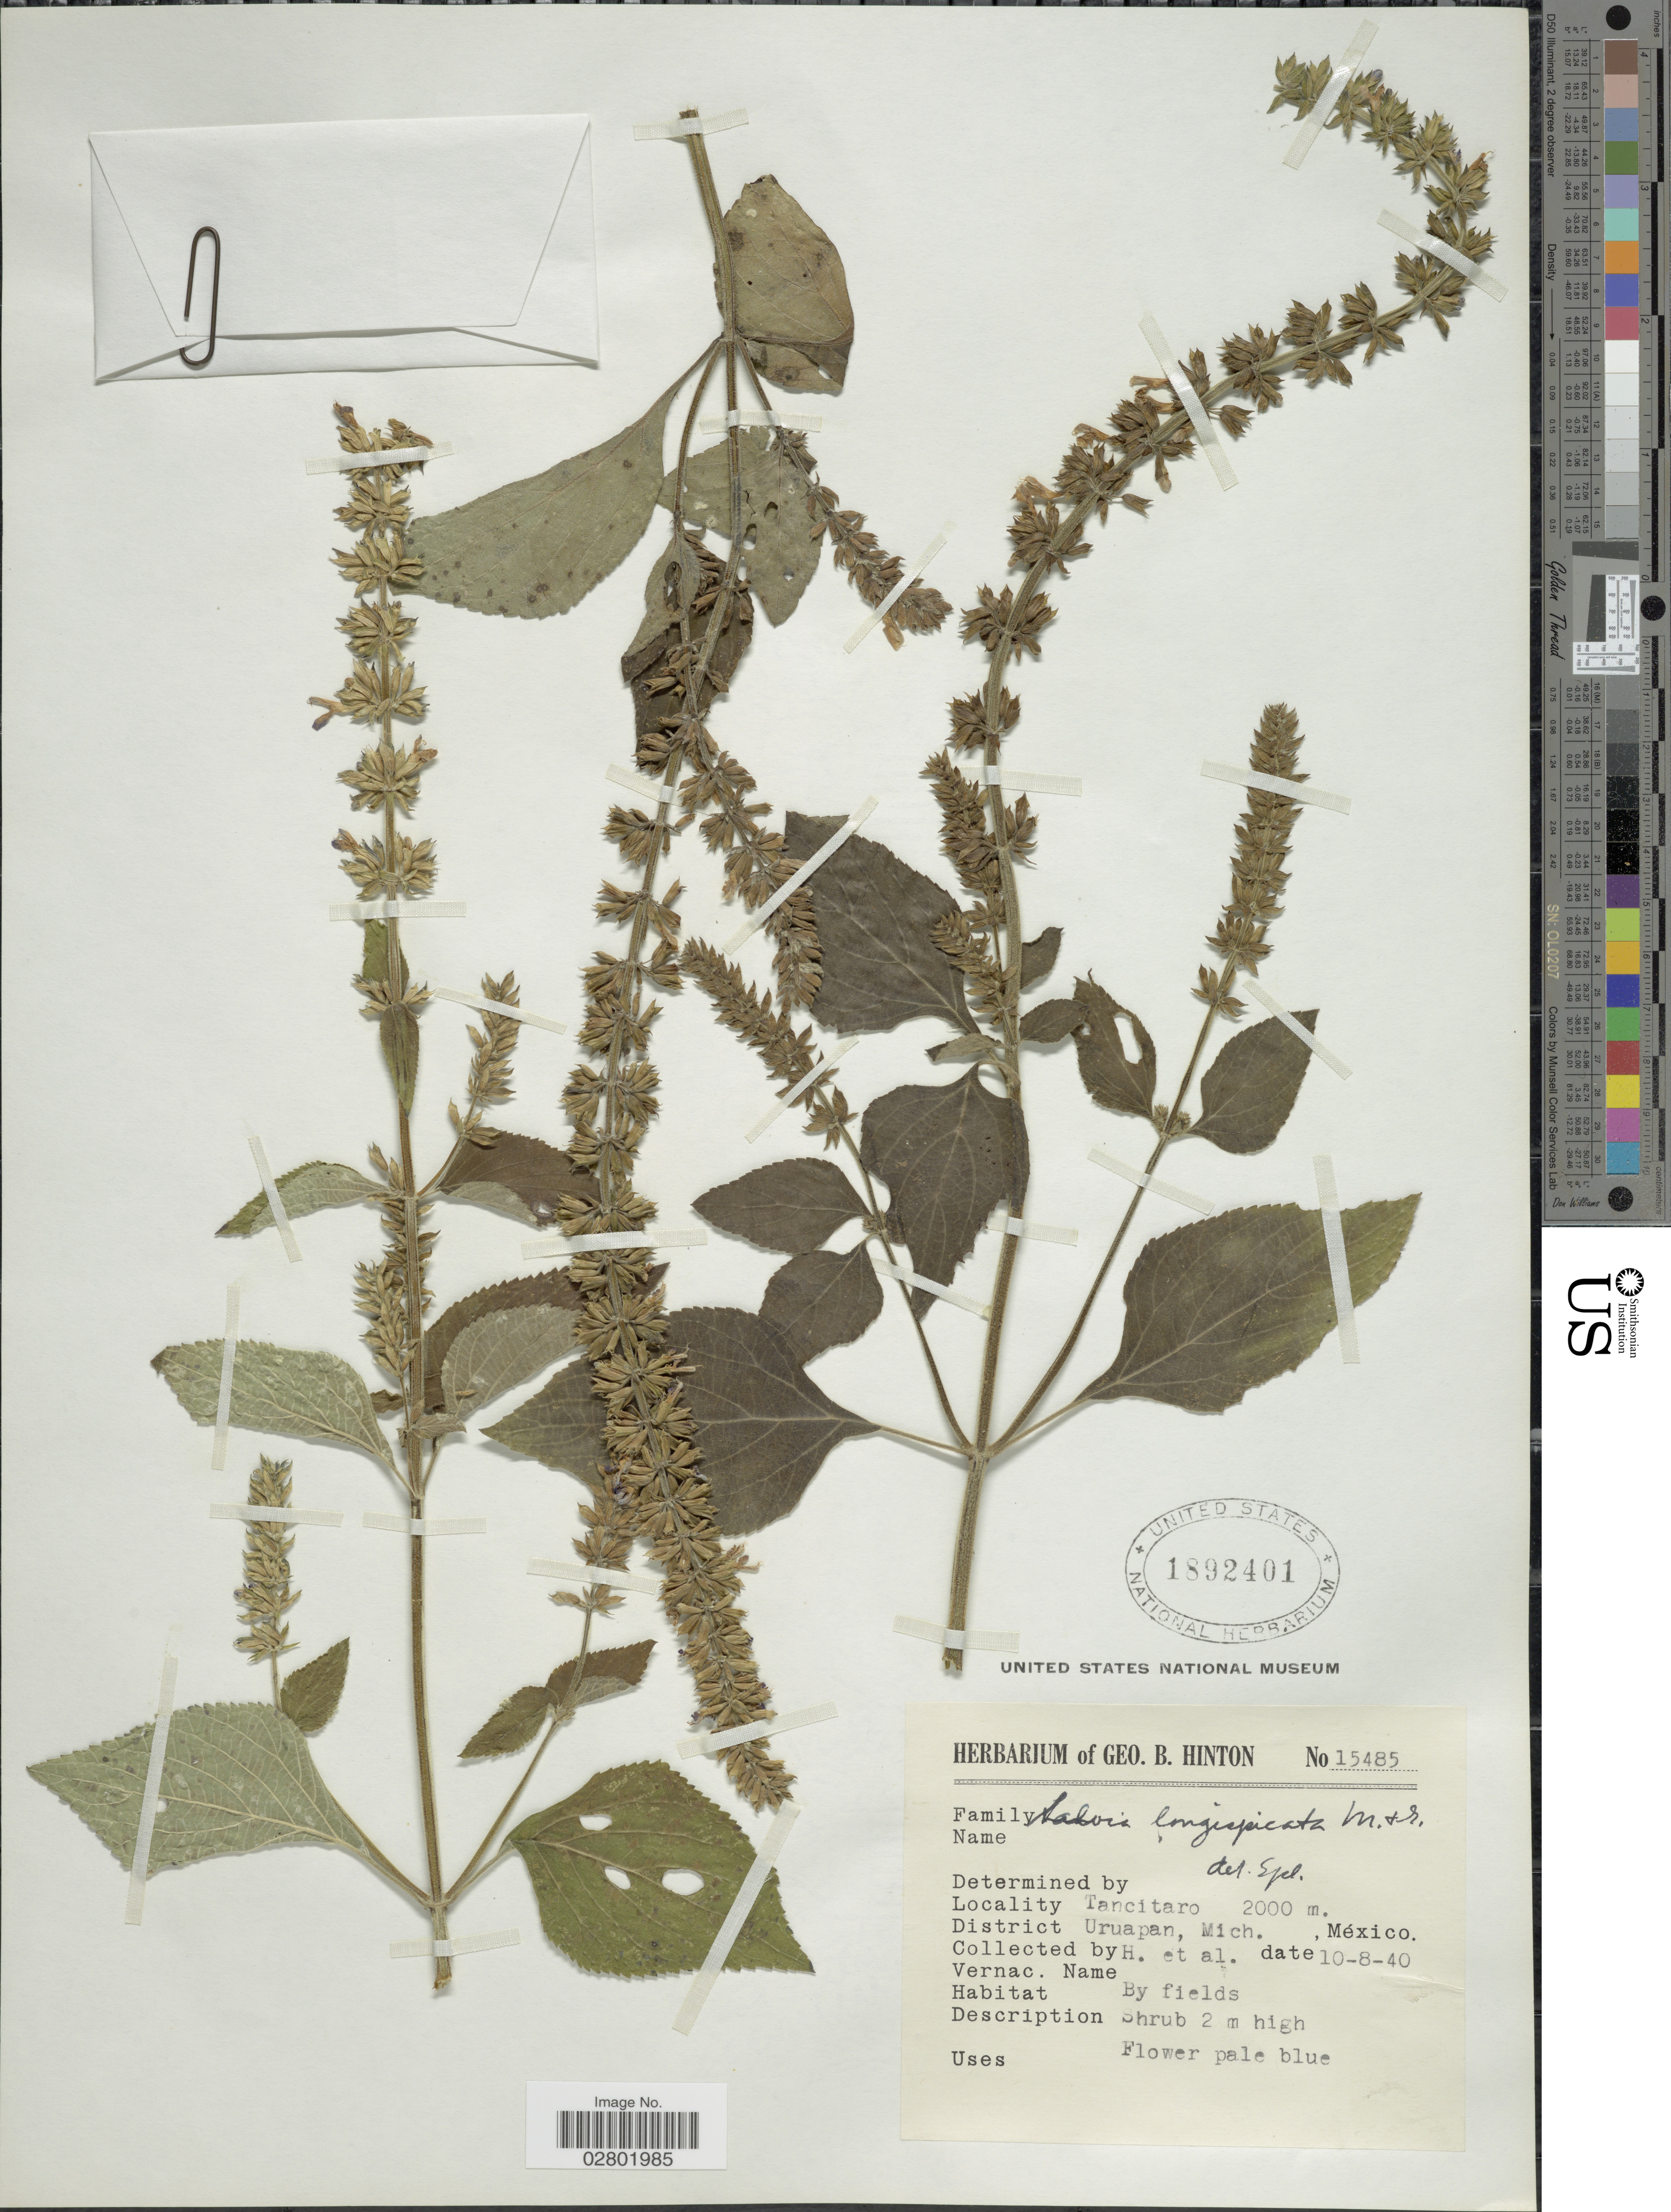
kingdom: Plantae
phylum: Tracheophyta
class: Magnoliopsida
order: Lamiales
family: Lamiaceae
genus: Salvia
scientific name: Salvia longispicata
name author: M. Martens & Galeotti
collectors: G. B. Hinton & et al.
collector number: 15485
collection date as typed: Transcribed d/m/y: 8/10/40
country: Mexico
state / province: Michoacán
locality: Tancitaro, District Uruapan, Mich.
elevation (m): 2000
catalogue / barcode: US 1892401